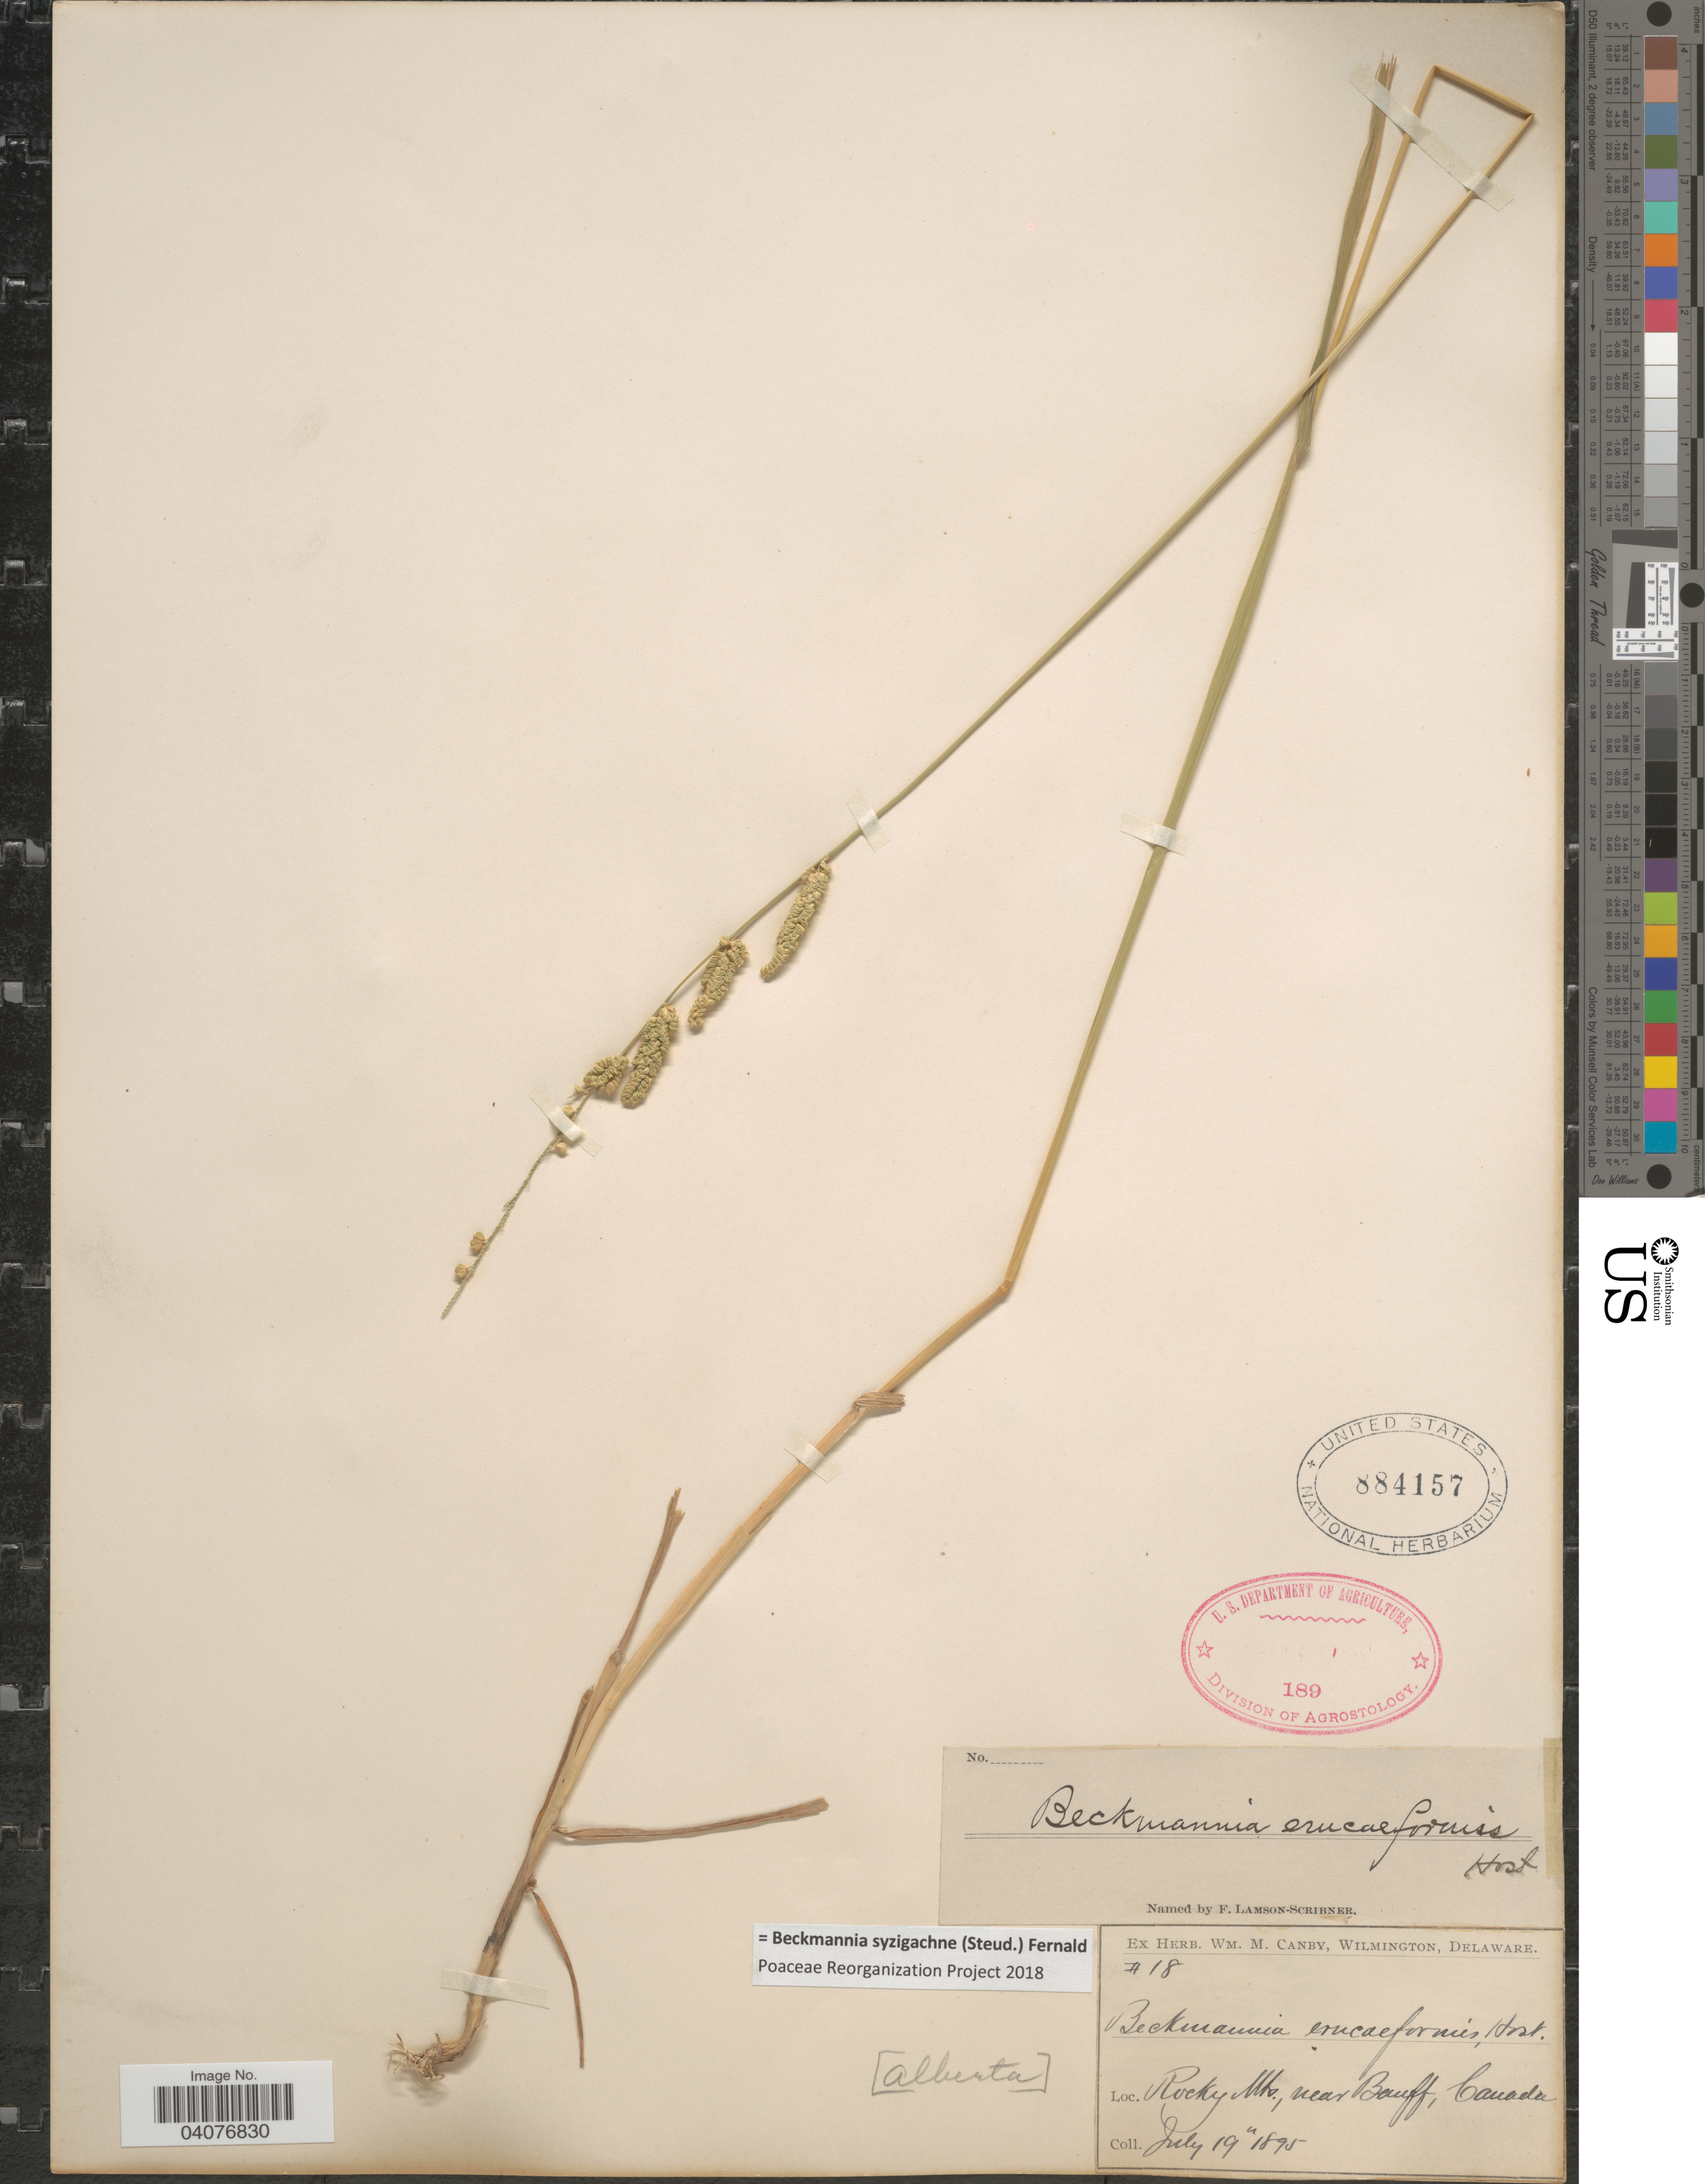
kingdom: Plantae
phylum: Tracheophyta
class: Liliopsida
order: Poales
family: Poaceae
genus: Beckmannia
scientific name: Beckmannia syzigachne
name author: (Steud.) Fernald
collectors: W. M. Canby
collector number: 18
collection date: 1895-07-19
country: Canada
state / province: Alberta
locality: Rocky Mts., near Banff.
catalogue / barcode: US 884157